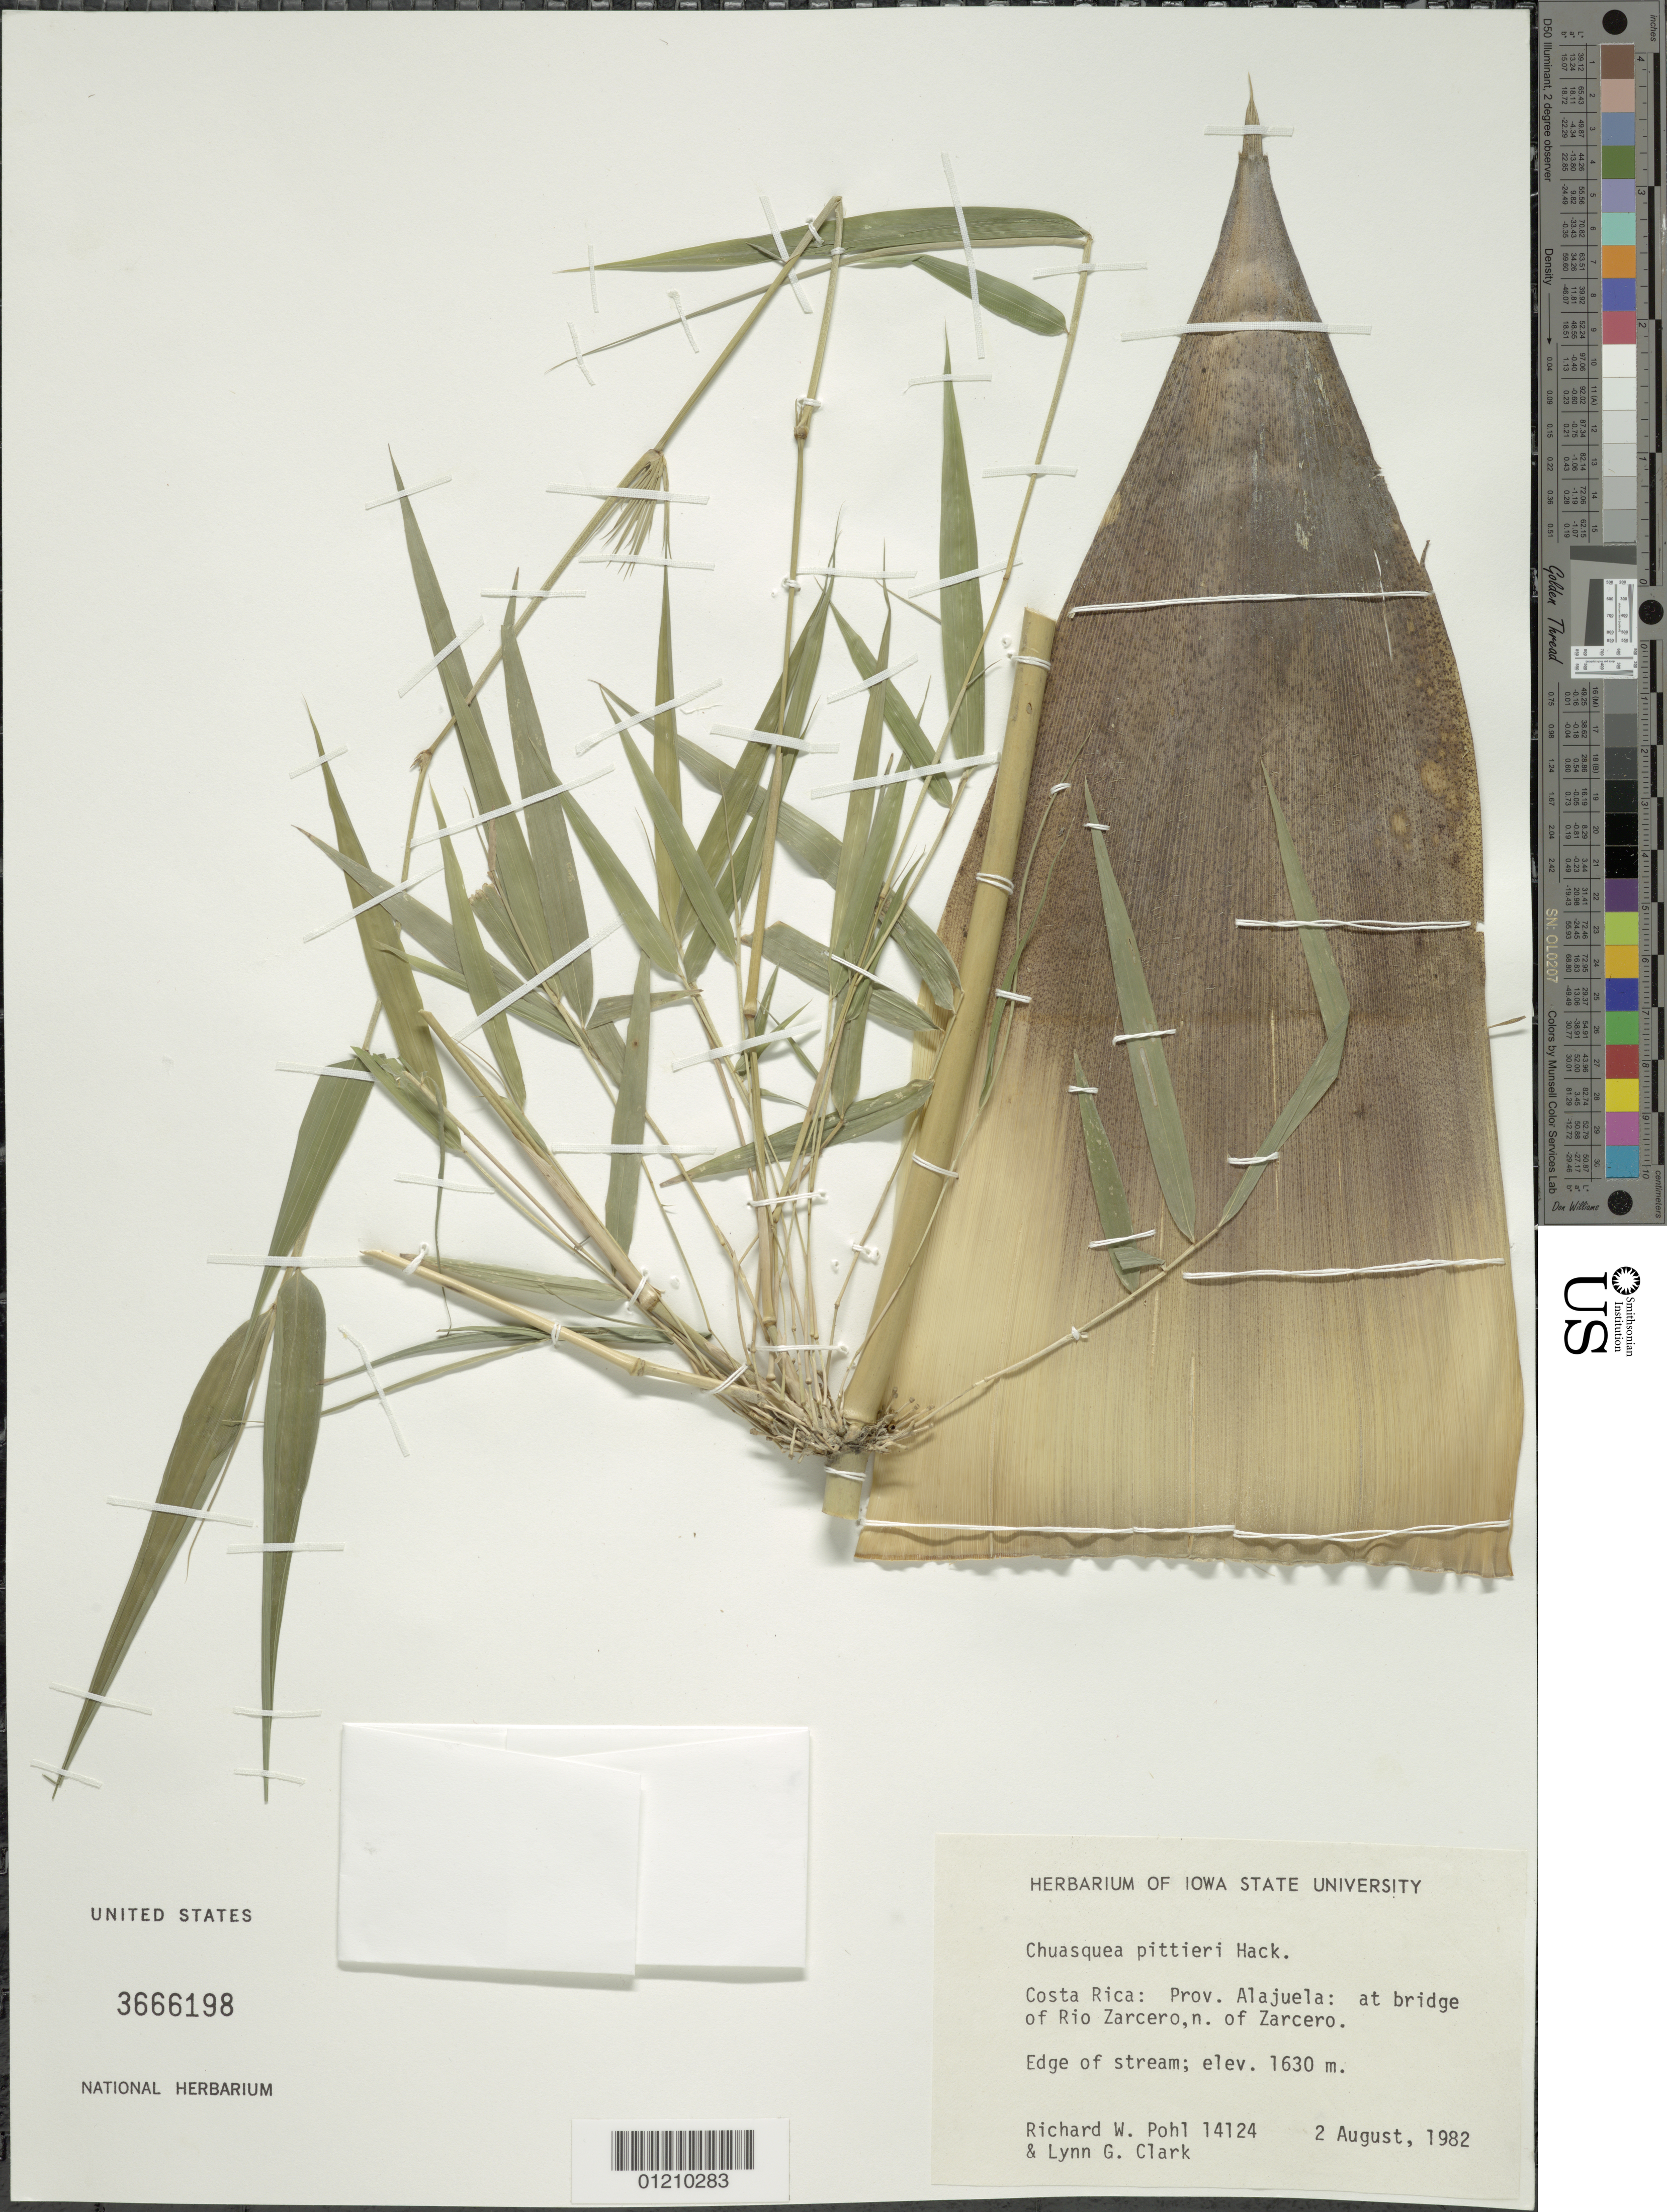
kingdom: Plantae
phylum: Tracheophyta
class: Liliopsida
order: Poales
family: Poaceae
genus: Chusquea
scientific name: Chusquea pittieri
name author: Hack.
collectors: R. W. Pohl & L. G. Clark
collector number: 14124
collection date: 1982-08-02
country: Costa Rica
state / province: Alajuela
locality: At bridge of Rio Zarcero, n. of Zarcero.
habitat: Edge of stream.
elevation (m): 1630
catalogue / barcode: US 3666198